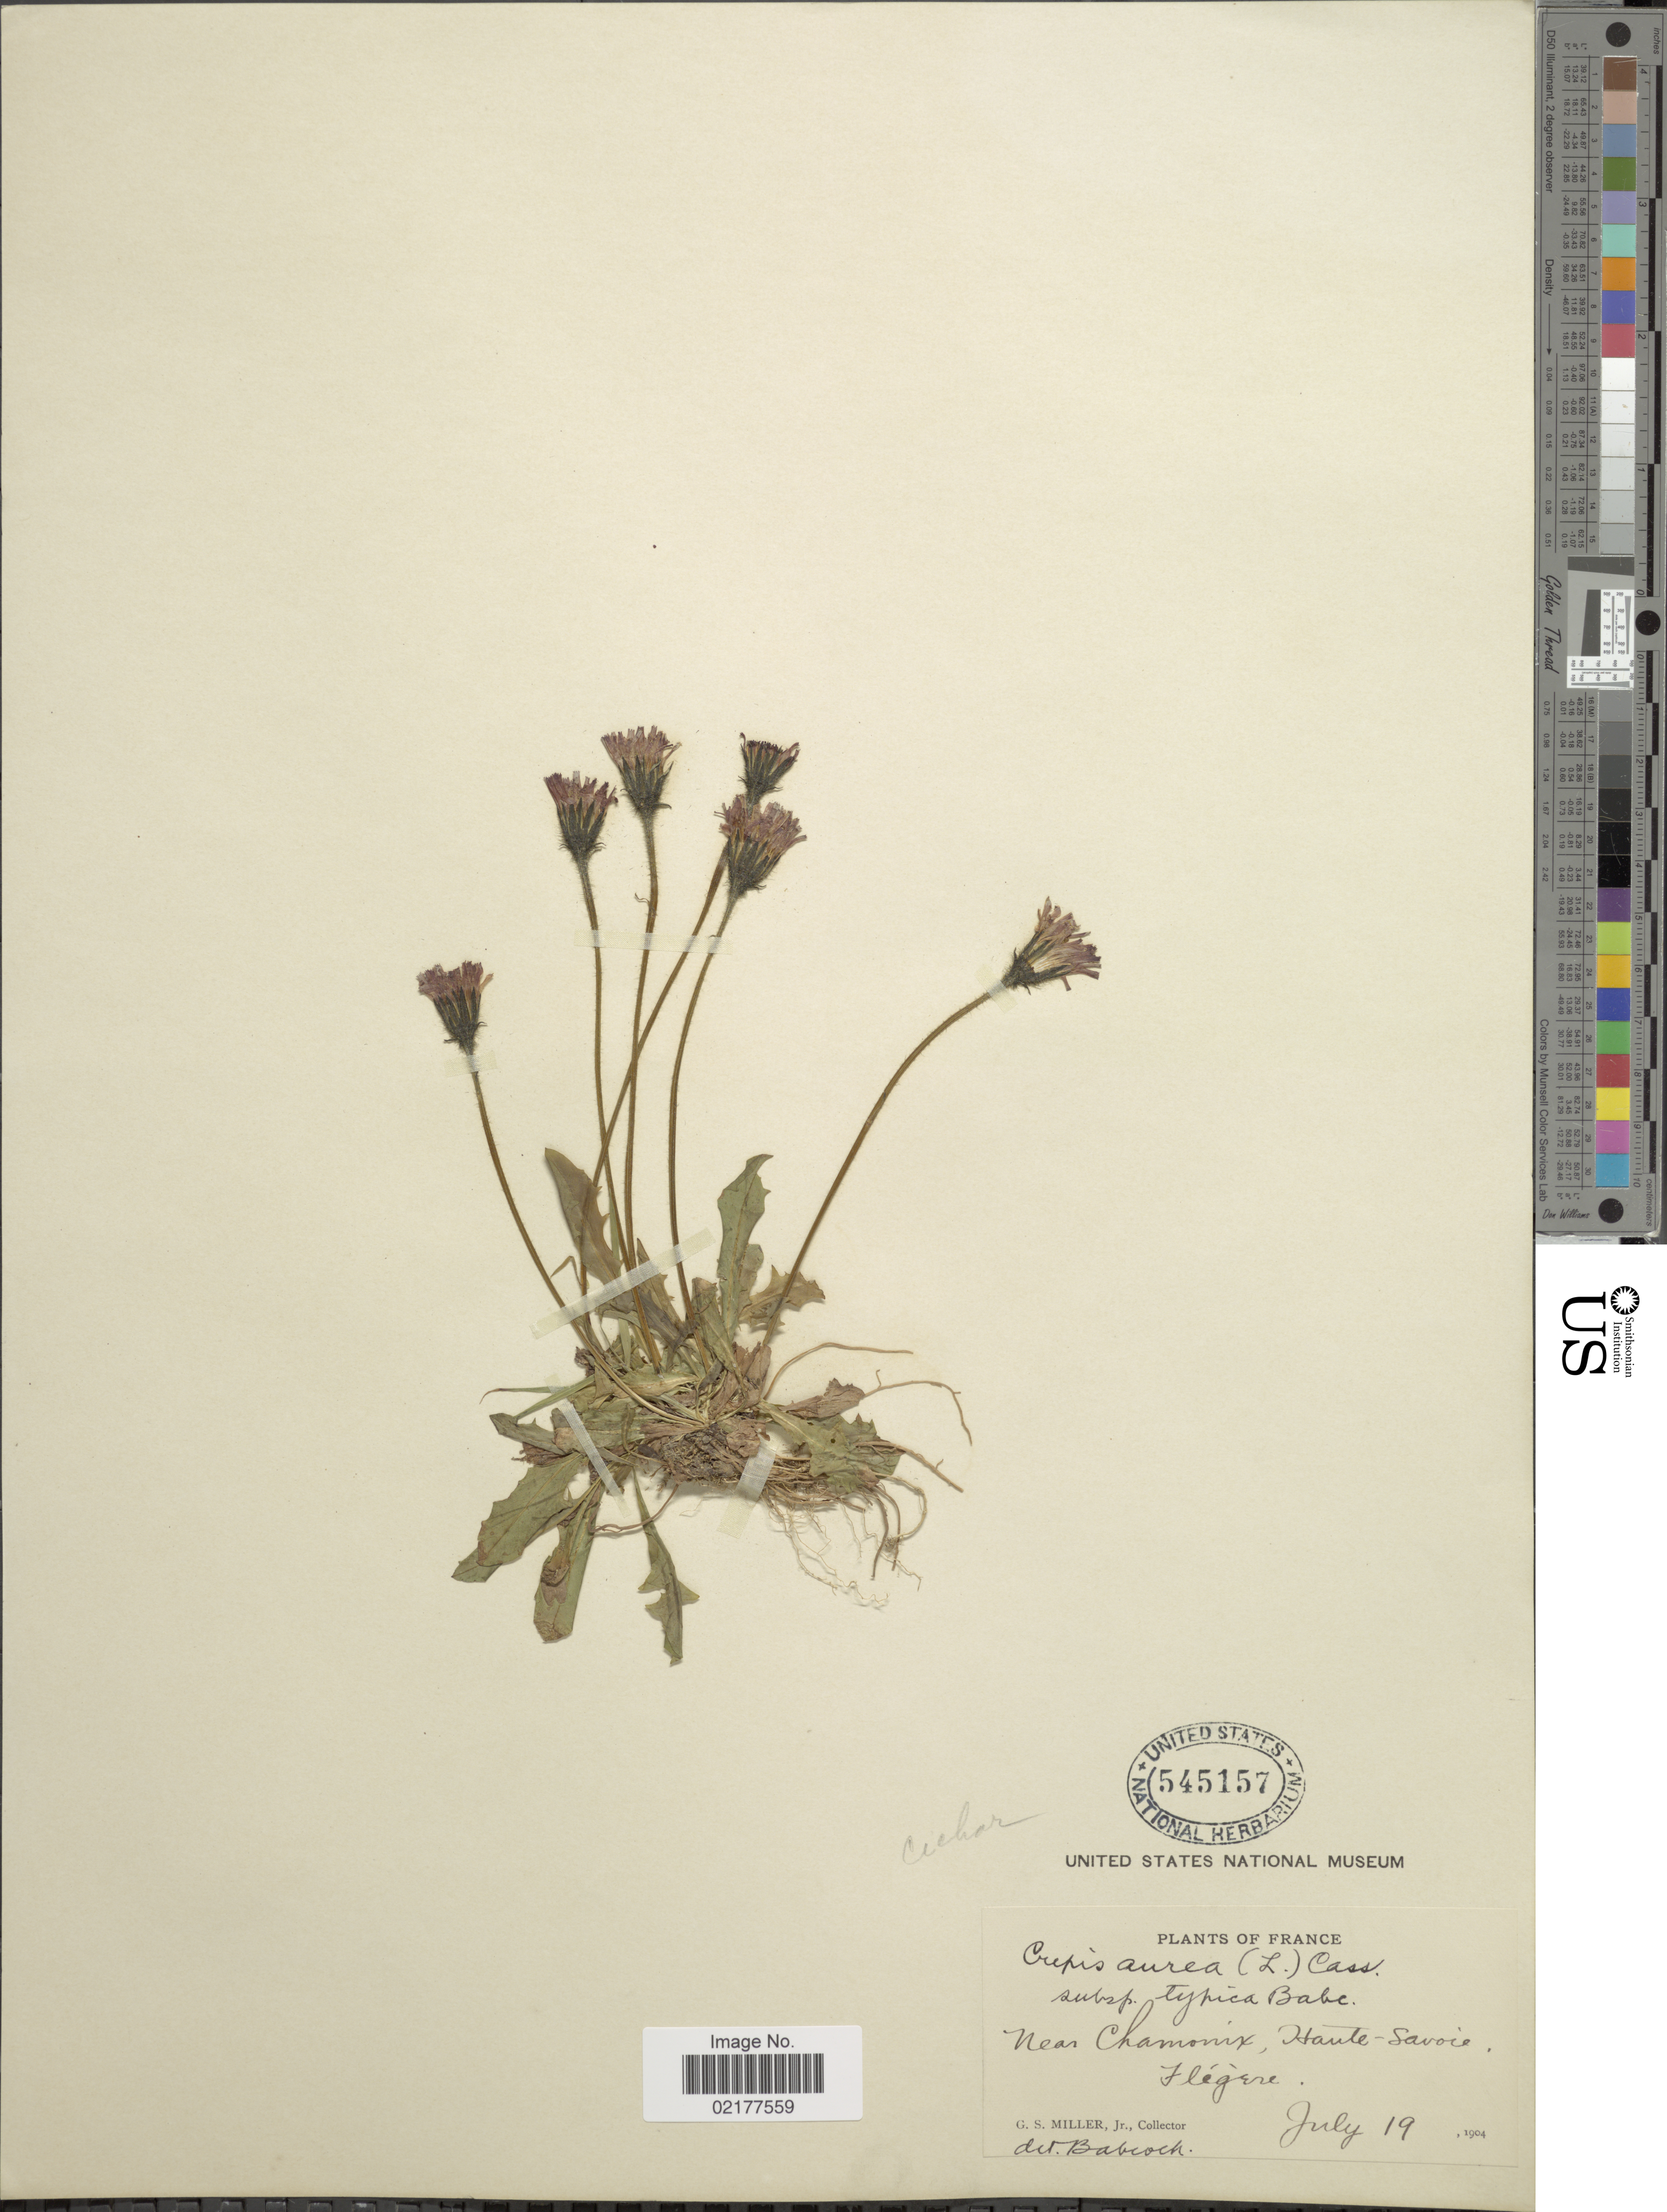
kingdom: Plantae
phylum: Tracheophyta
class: Magnoliopsida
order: Asterales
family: Asteraceae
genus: Crepis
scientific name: Crepis aurea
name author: (L.) Cass.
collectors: G. S. Miller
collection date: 1904-07-19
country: France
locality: Near Chamonix, Haute-Savoie. Flegere [interpreted]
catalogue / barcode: US 545157